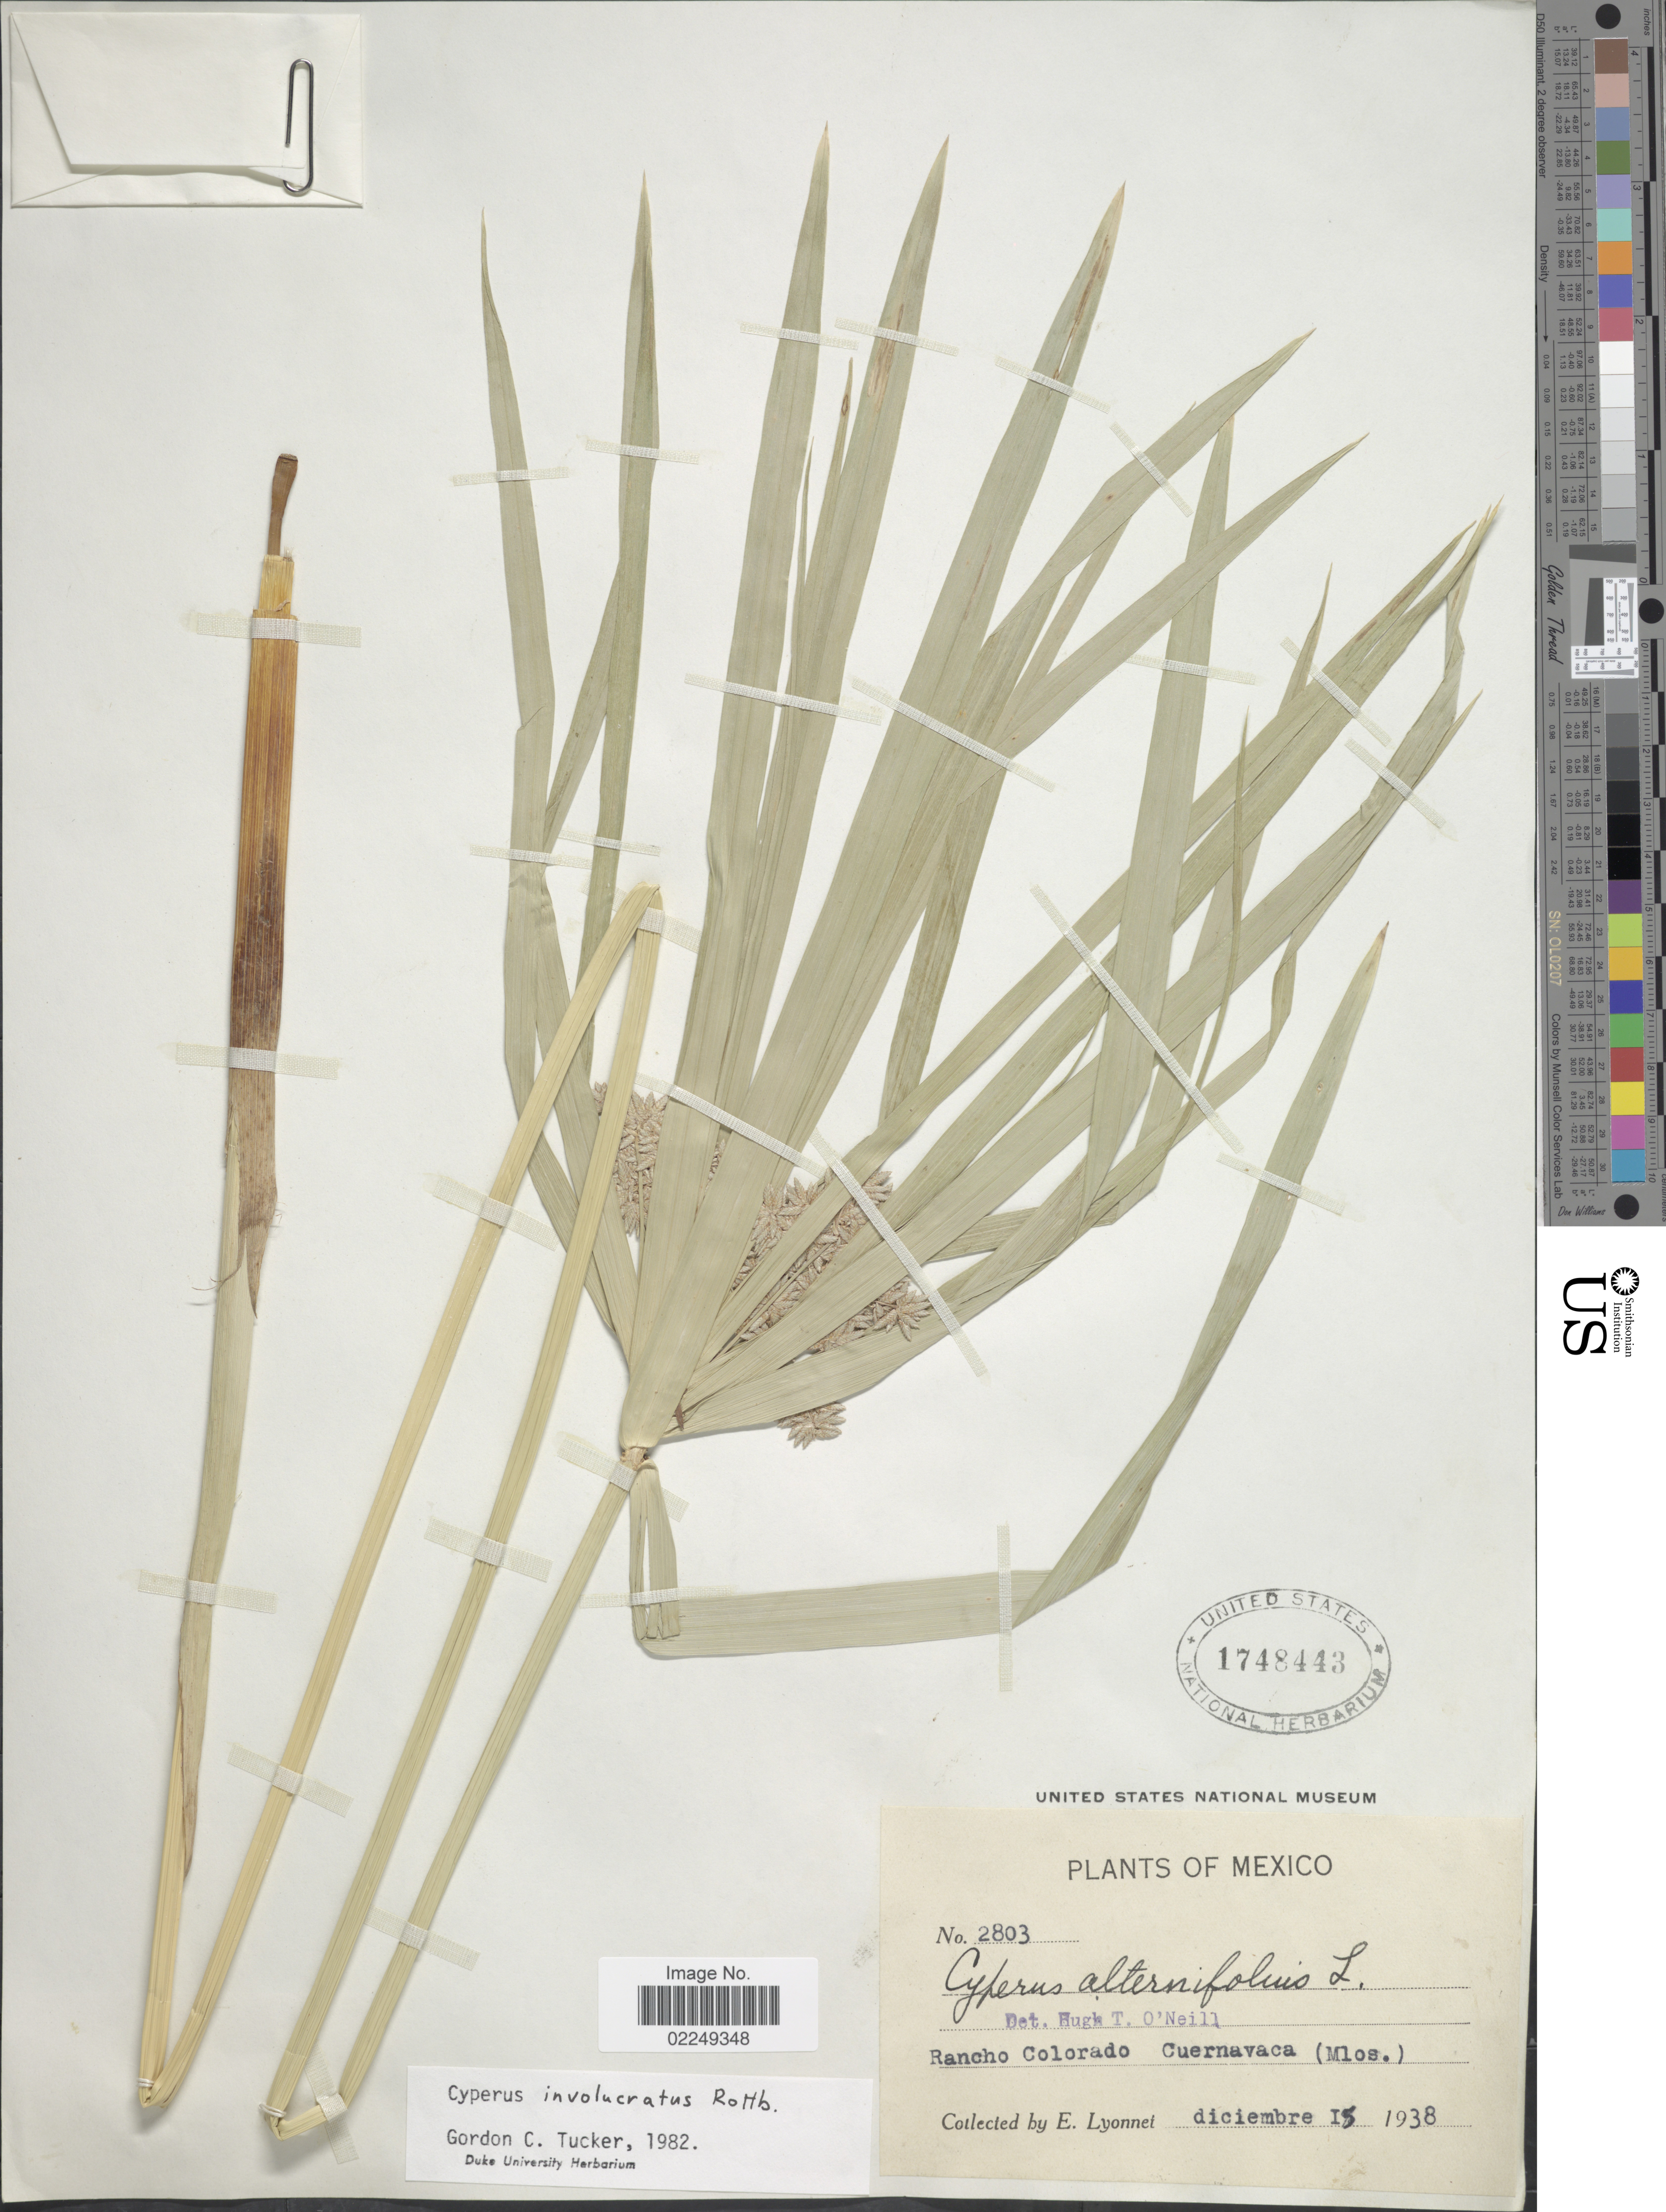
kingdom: Plantae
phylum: Tracheophyta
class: Liliopsida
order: Poales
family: Cyperaceae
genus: Cyperus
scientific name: Cyperus involucratus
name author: Rottb.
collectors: E. Lyonnet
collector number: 2803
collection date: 1938-12-15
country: Mexico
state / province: Morelos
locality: Rancho Colorado, Cuernavaca (Mlos.)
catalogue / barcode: US 1748443